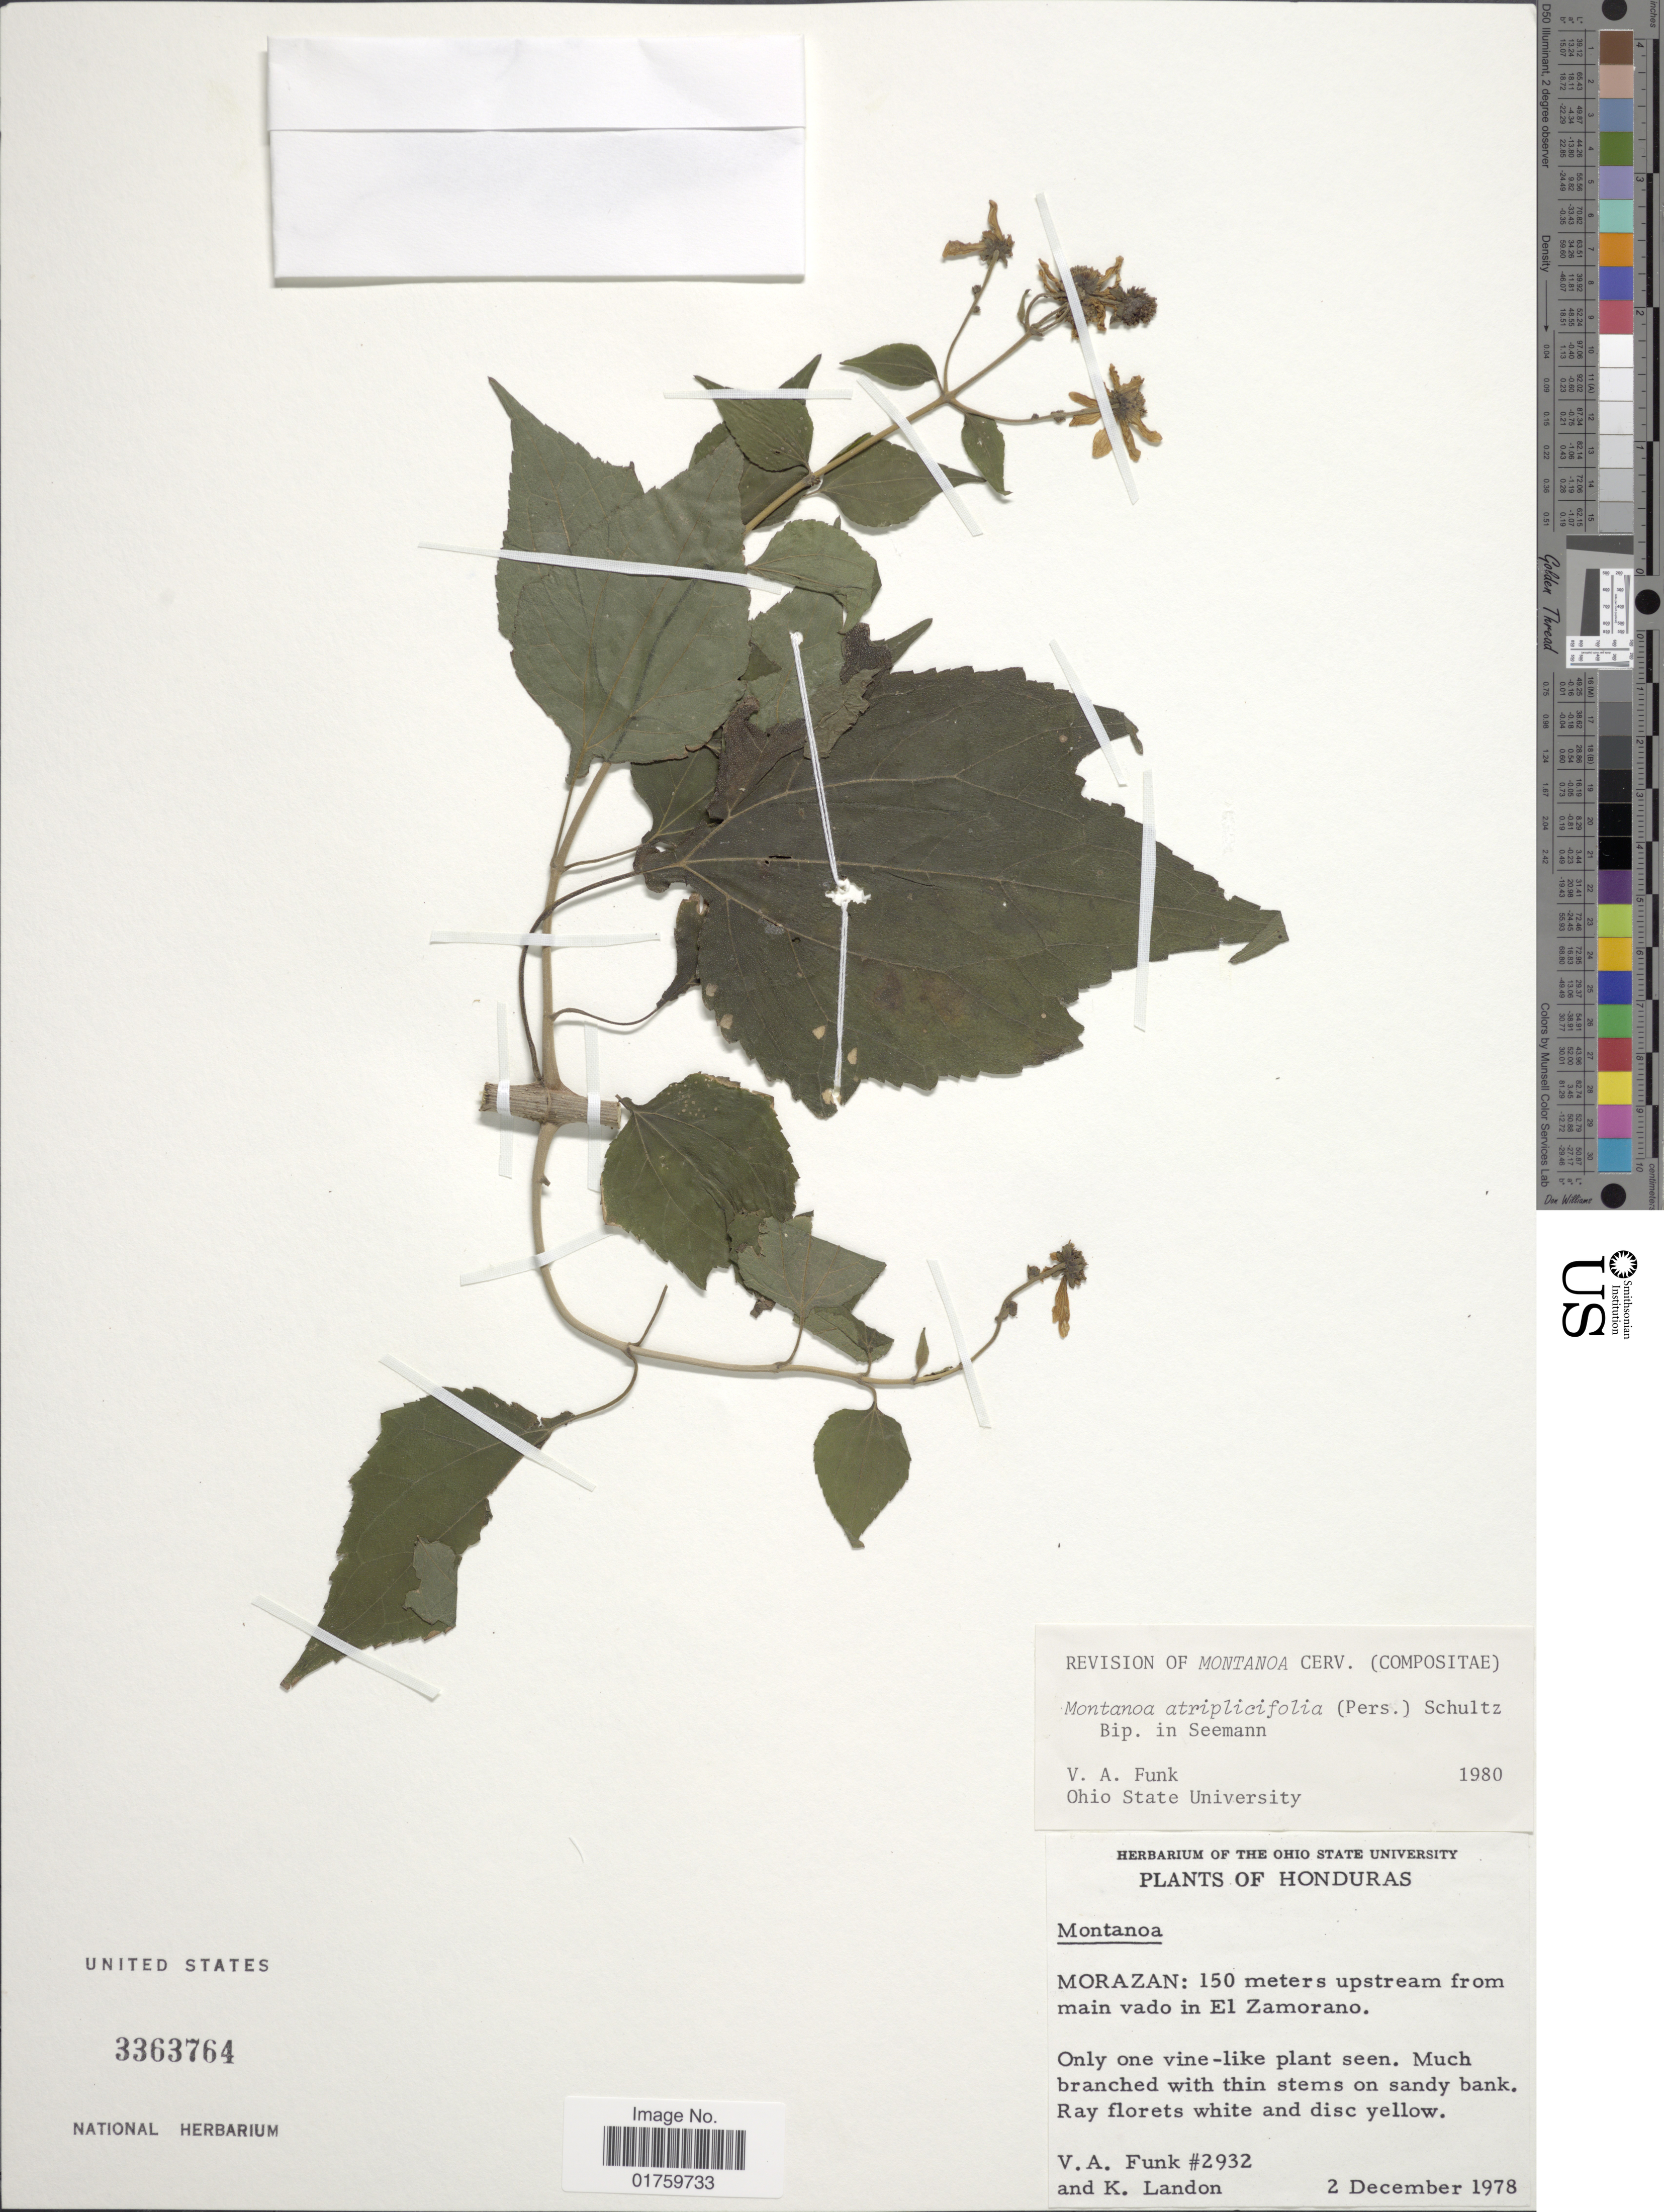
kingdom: Plantae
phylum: Tracheophyta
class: Magnoliopsida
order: Asterales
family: Asteraceae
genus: Montanoa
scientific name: Montanoa atriplicifolia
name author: (Pers.) Sch. Bip.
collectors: V. Funk & K. C. Landon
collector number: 2932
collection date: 1978-12-02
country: Honduras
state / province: Fco. Morazán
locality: Morazan: 150 meters upstream from main vado in El Zamorano.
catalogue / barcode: US 3363764